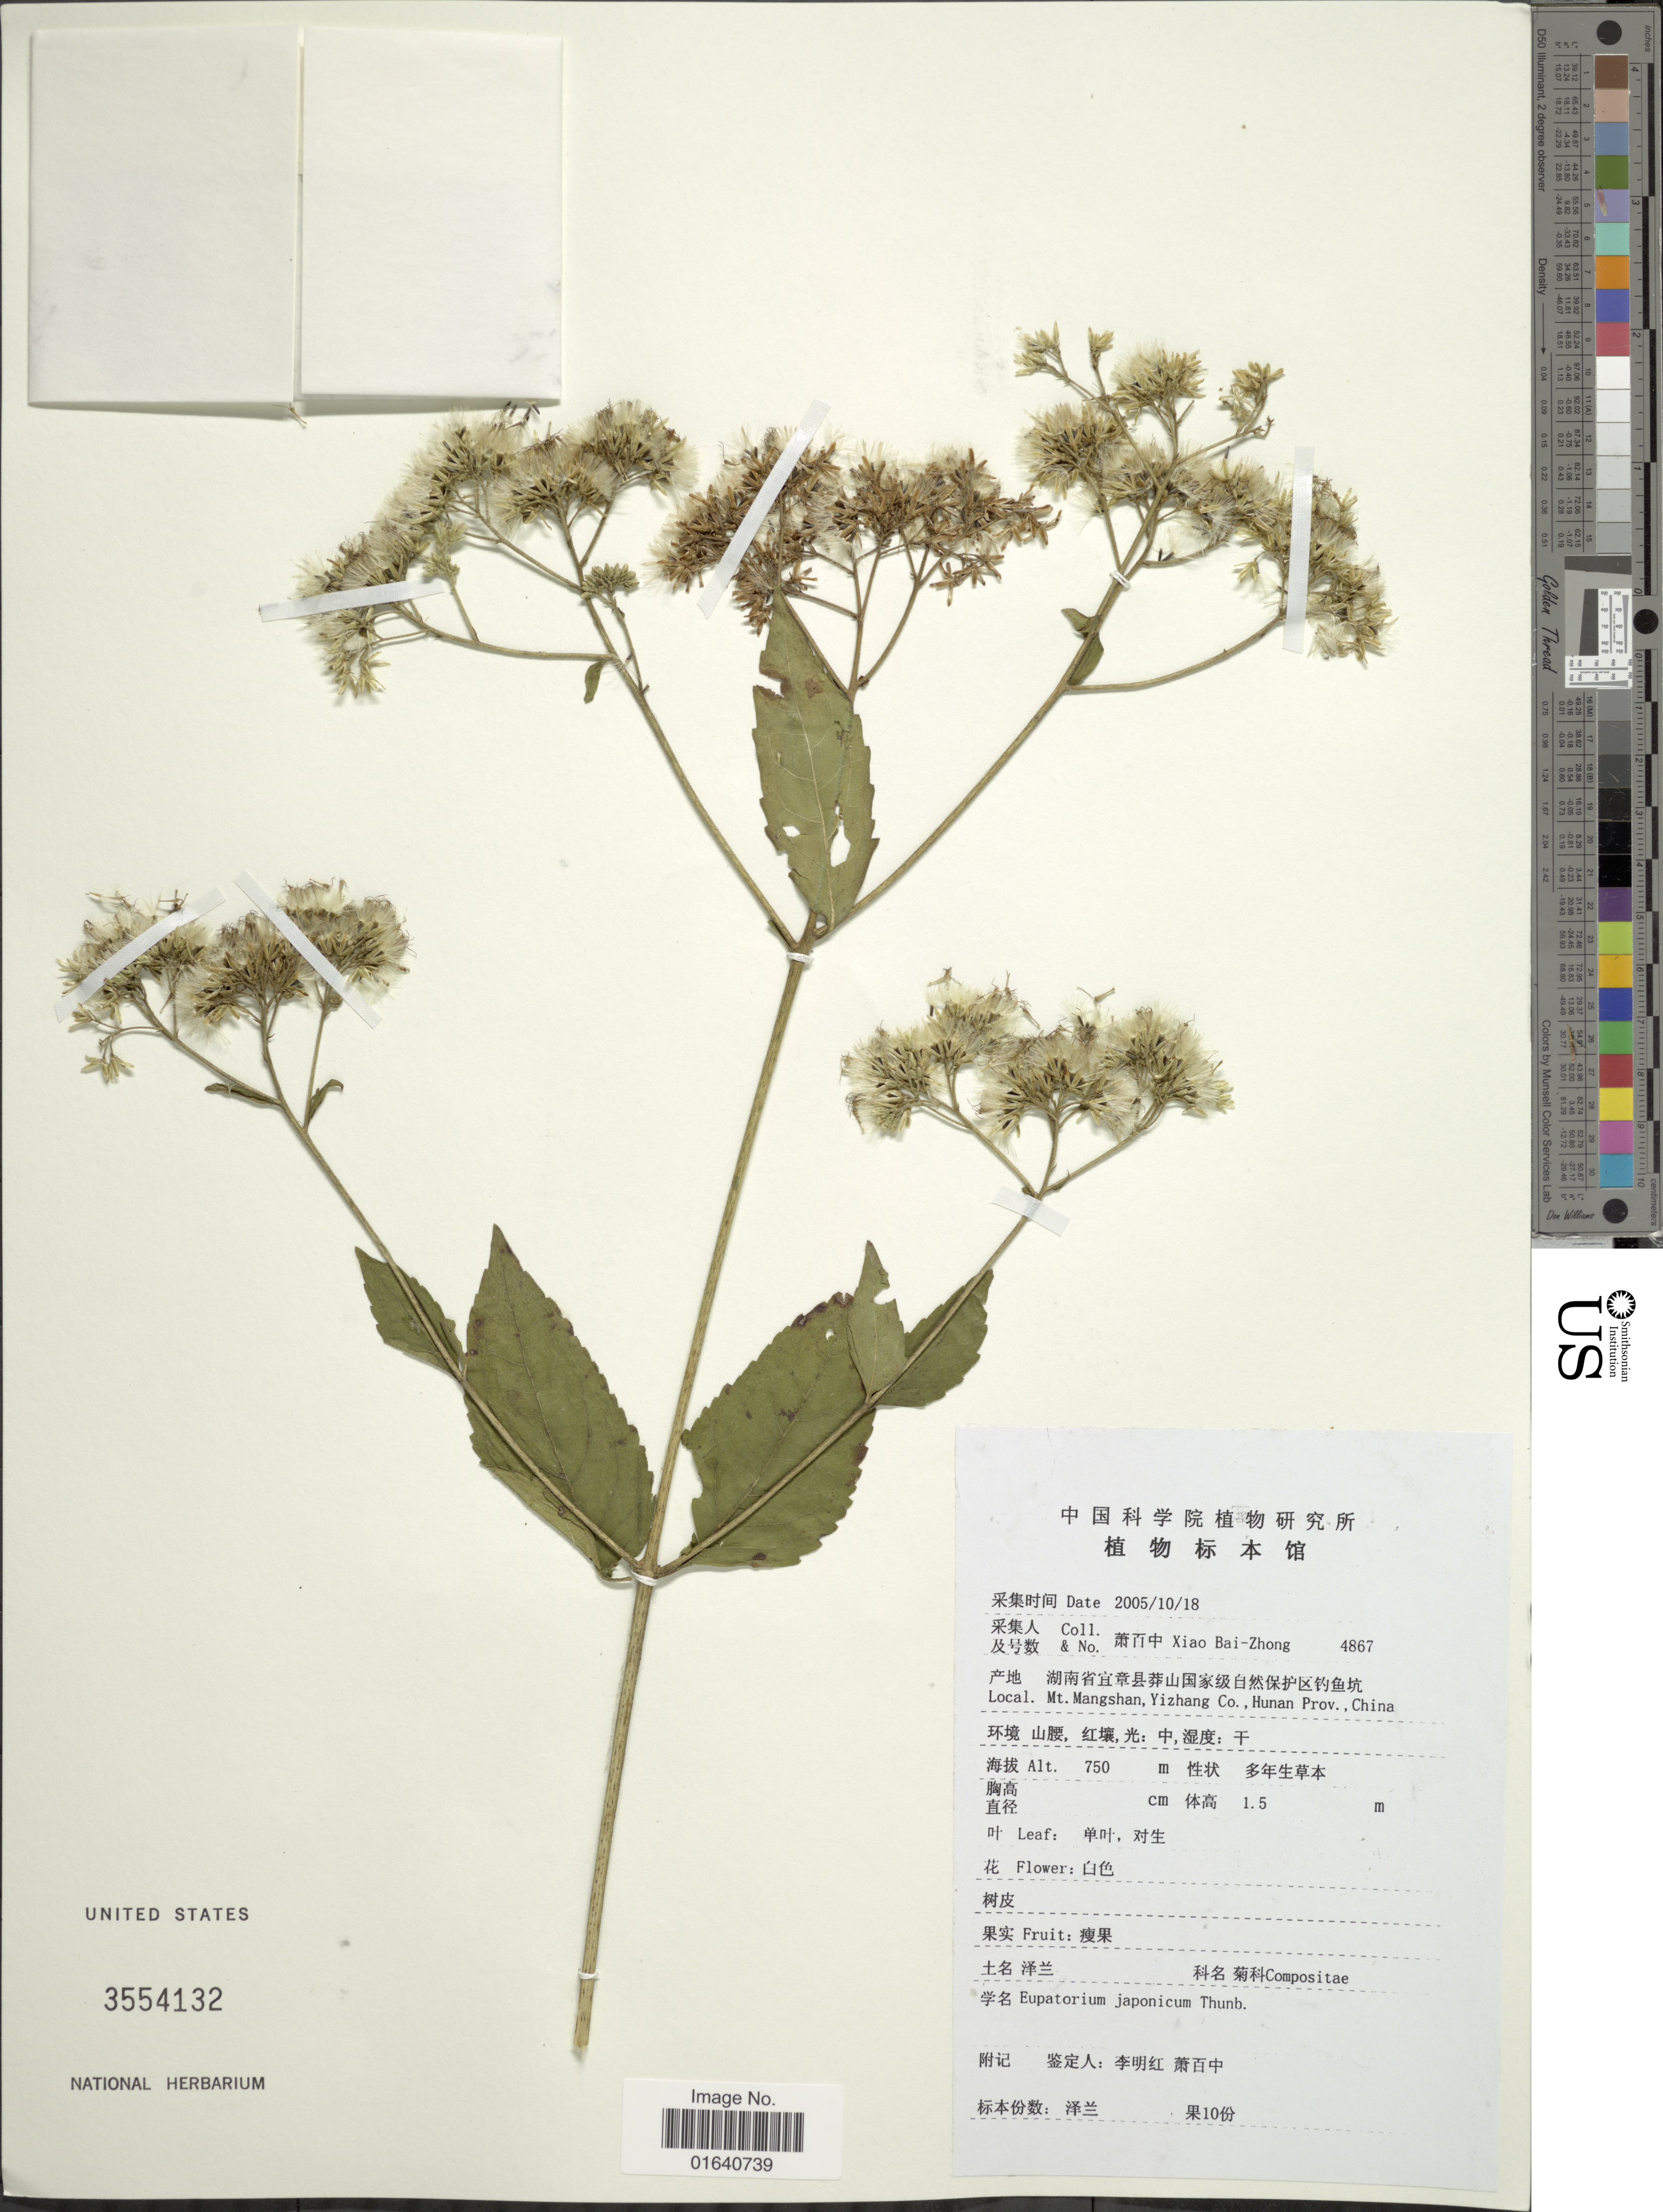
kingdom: Plantae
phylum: Tracheophyta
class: Magnoliopsida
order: Asterales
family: Asteraceae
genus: Eupatorium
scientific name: Eupatorium japonicum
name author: Thunb.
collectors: B. Z. Xiao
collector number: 4867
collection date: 2005-10-18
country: China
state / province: Hunan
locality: Mt. Mangshan, Yizhang Co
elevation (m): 750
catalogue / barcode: US 3554132